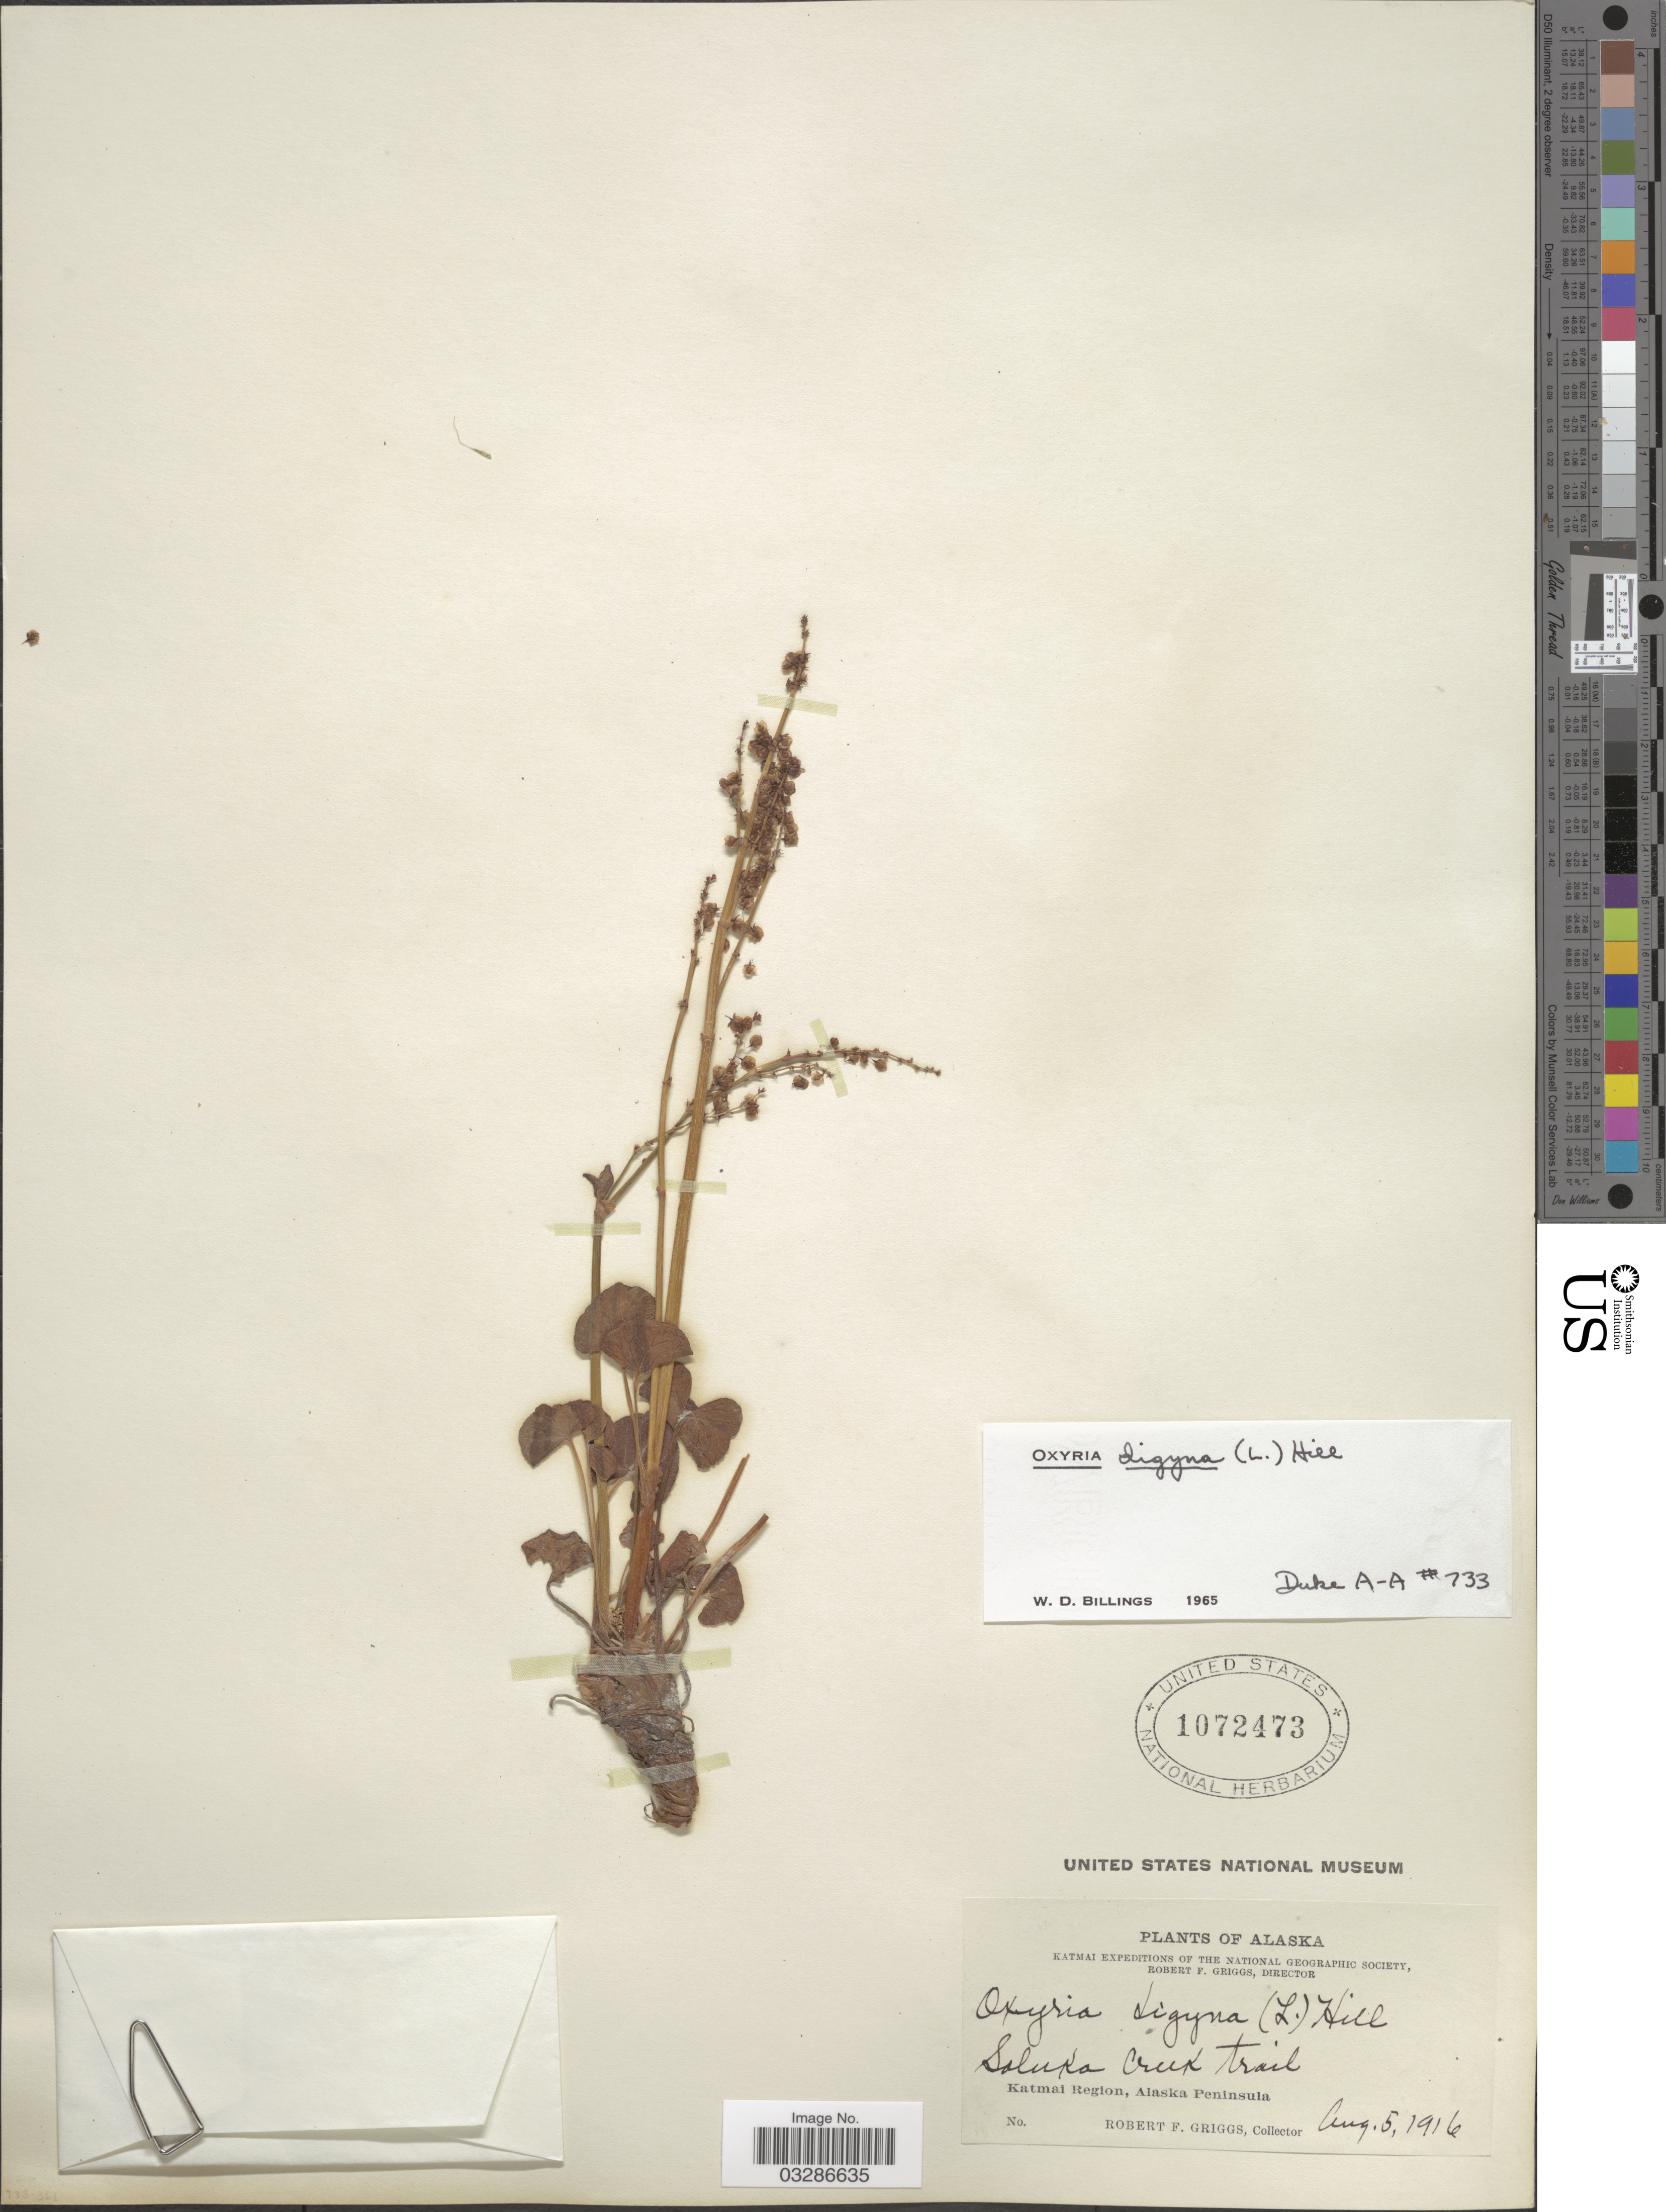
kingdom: Plantae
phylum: Tracheophyta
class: Magnoliopsida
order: Caryophyllales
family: Polygonaceae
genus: Oxyria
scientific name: Oxyria digyna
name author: (L.) Hill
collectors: R. F. Griggs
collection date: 1916-08-05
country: United States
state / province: Alaska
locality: Soluka Creek trail, Katmai Region, Alaska Peninsula.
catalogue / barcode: US 1072473